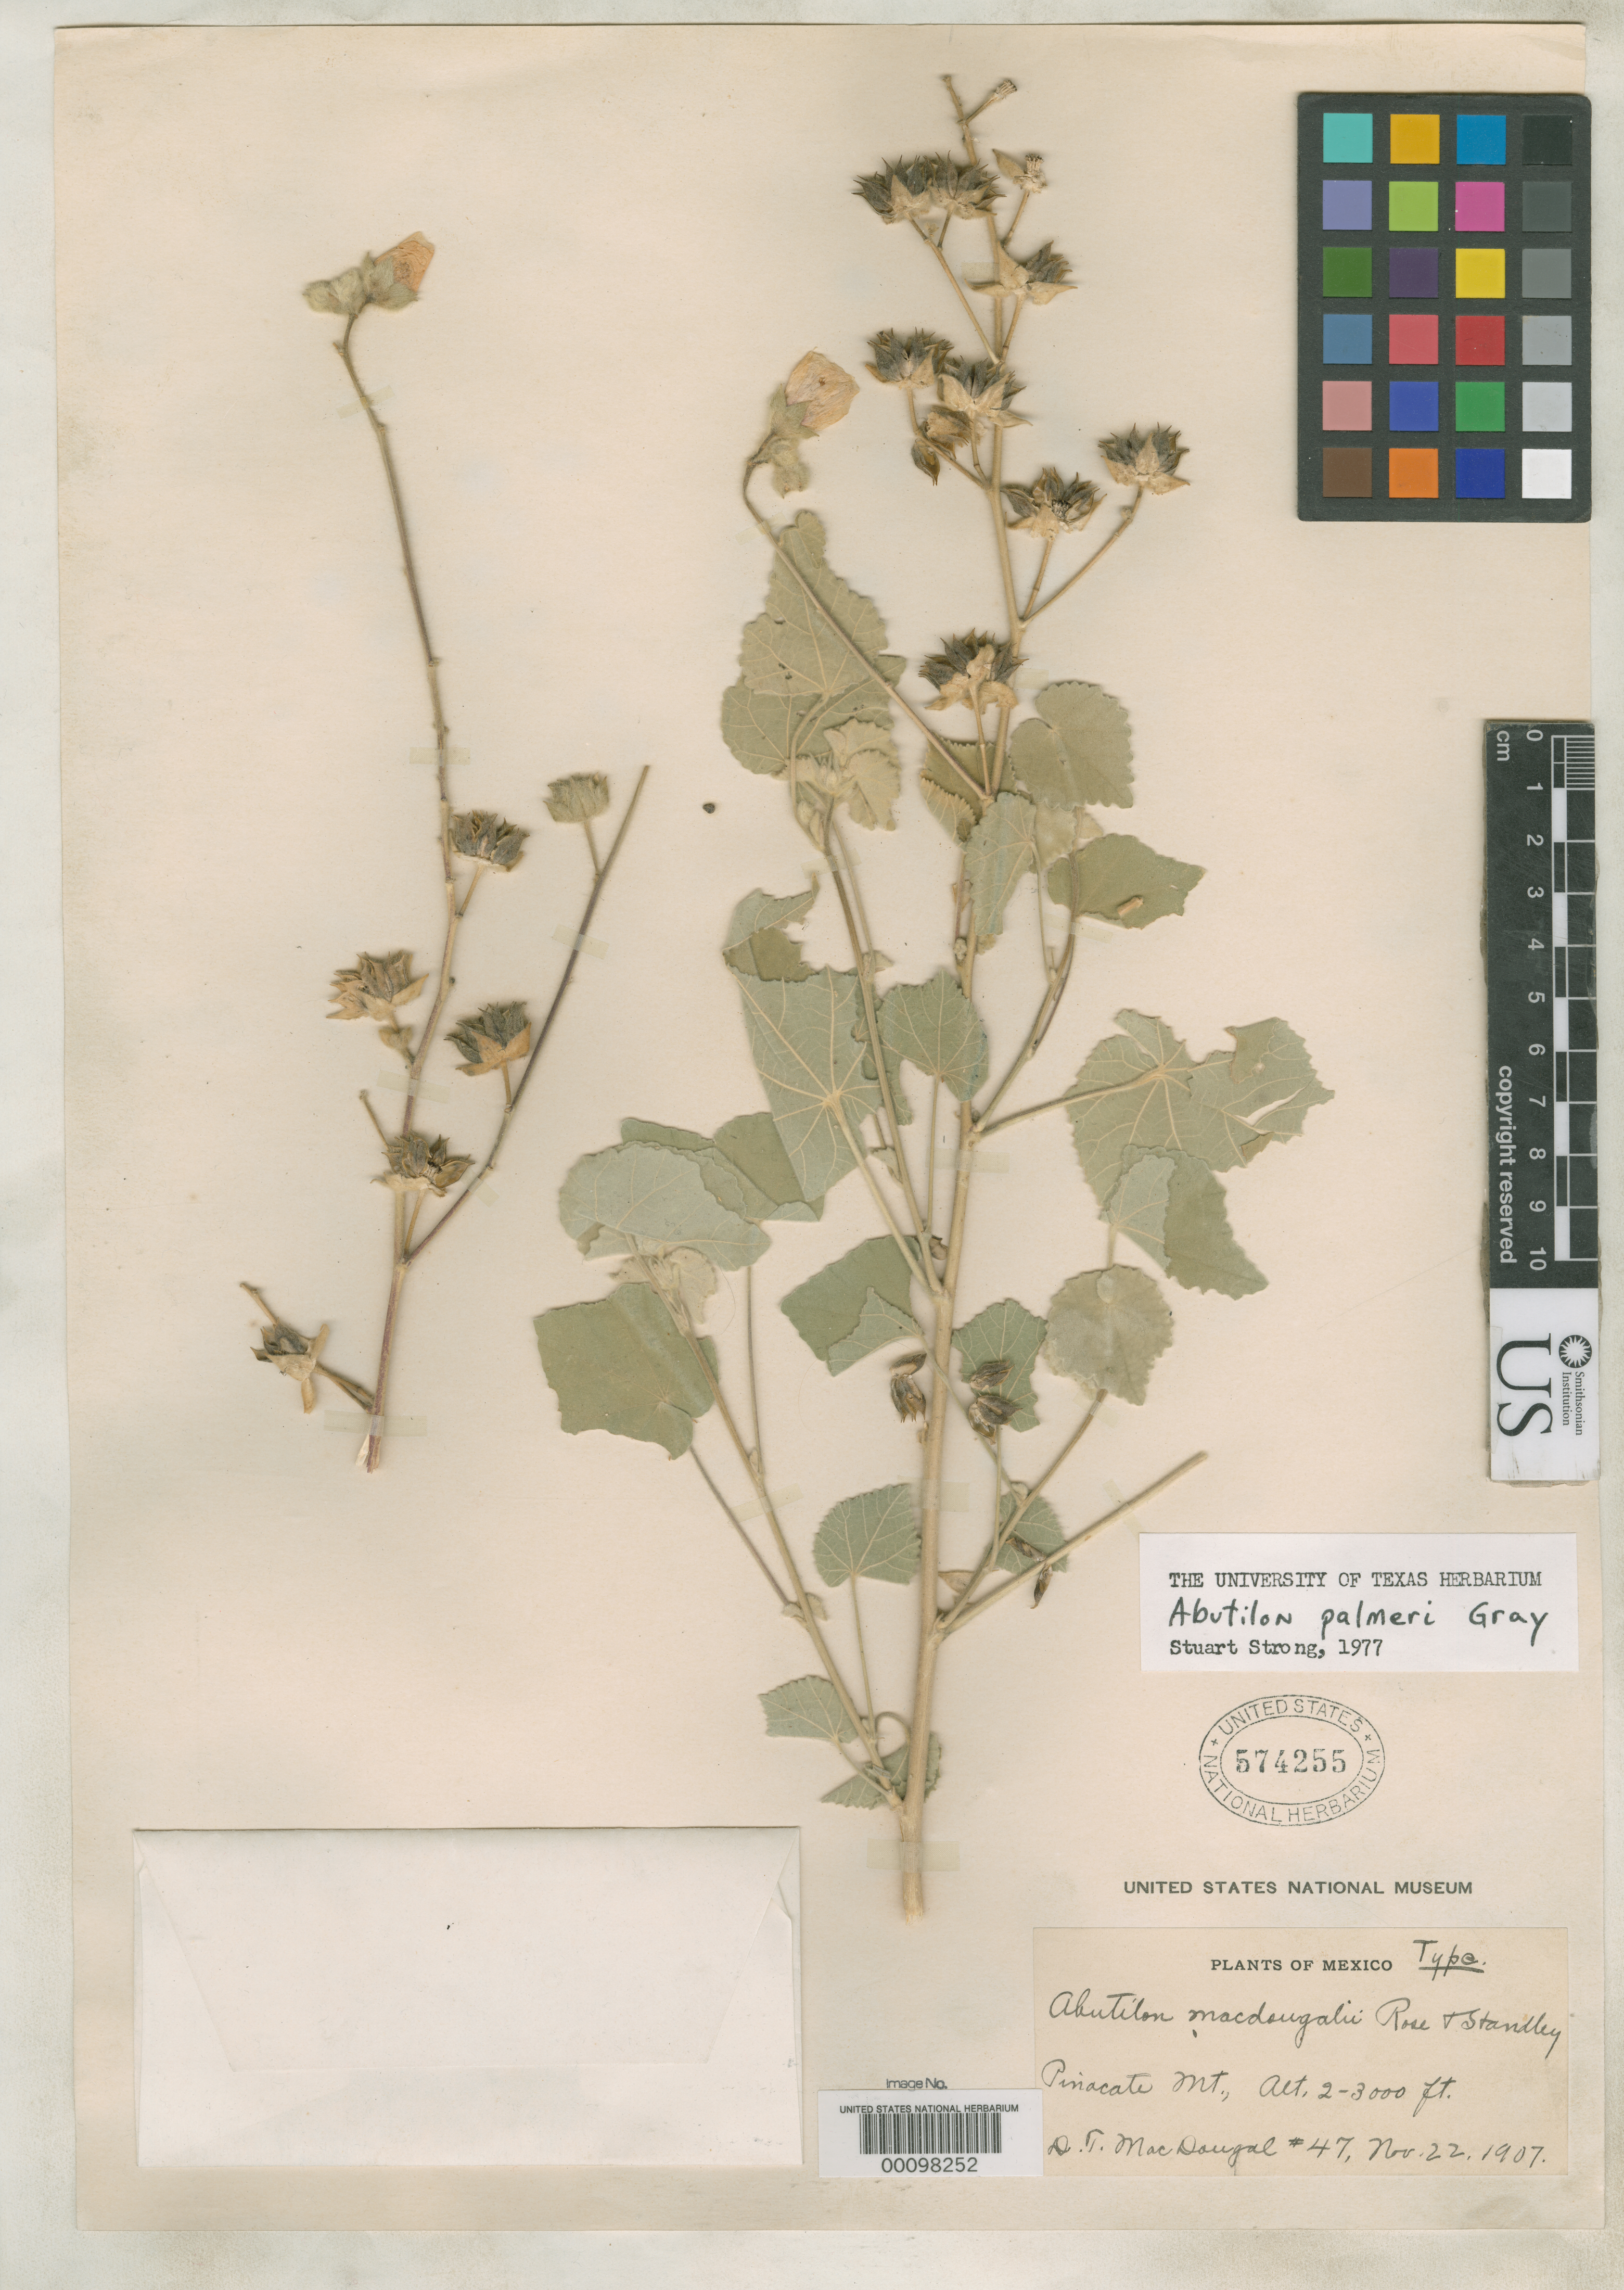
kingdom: Plantae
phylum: Tracheophyta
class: Magnoliopsida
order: Malvales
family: Malvaceae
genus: Abutilon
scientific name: Abutilon macdougalii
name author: Rose & Standl.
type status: Holotype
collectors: D. T. MacDougal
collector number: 47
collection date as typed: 22 Nov 1907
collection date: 1907-11-22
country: Mexico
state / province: Sonora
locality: Pinacate Mountains.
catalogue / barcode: US 574255